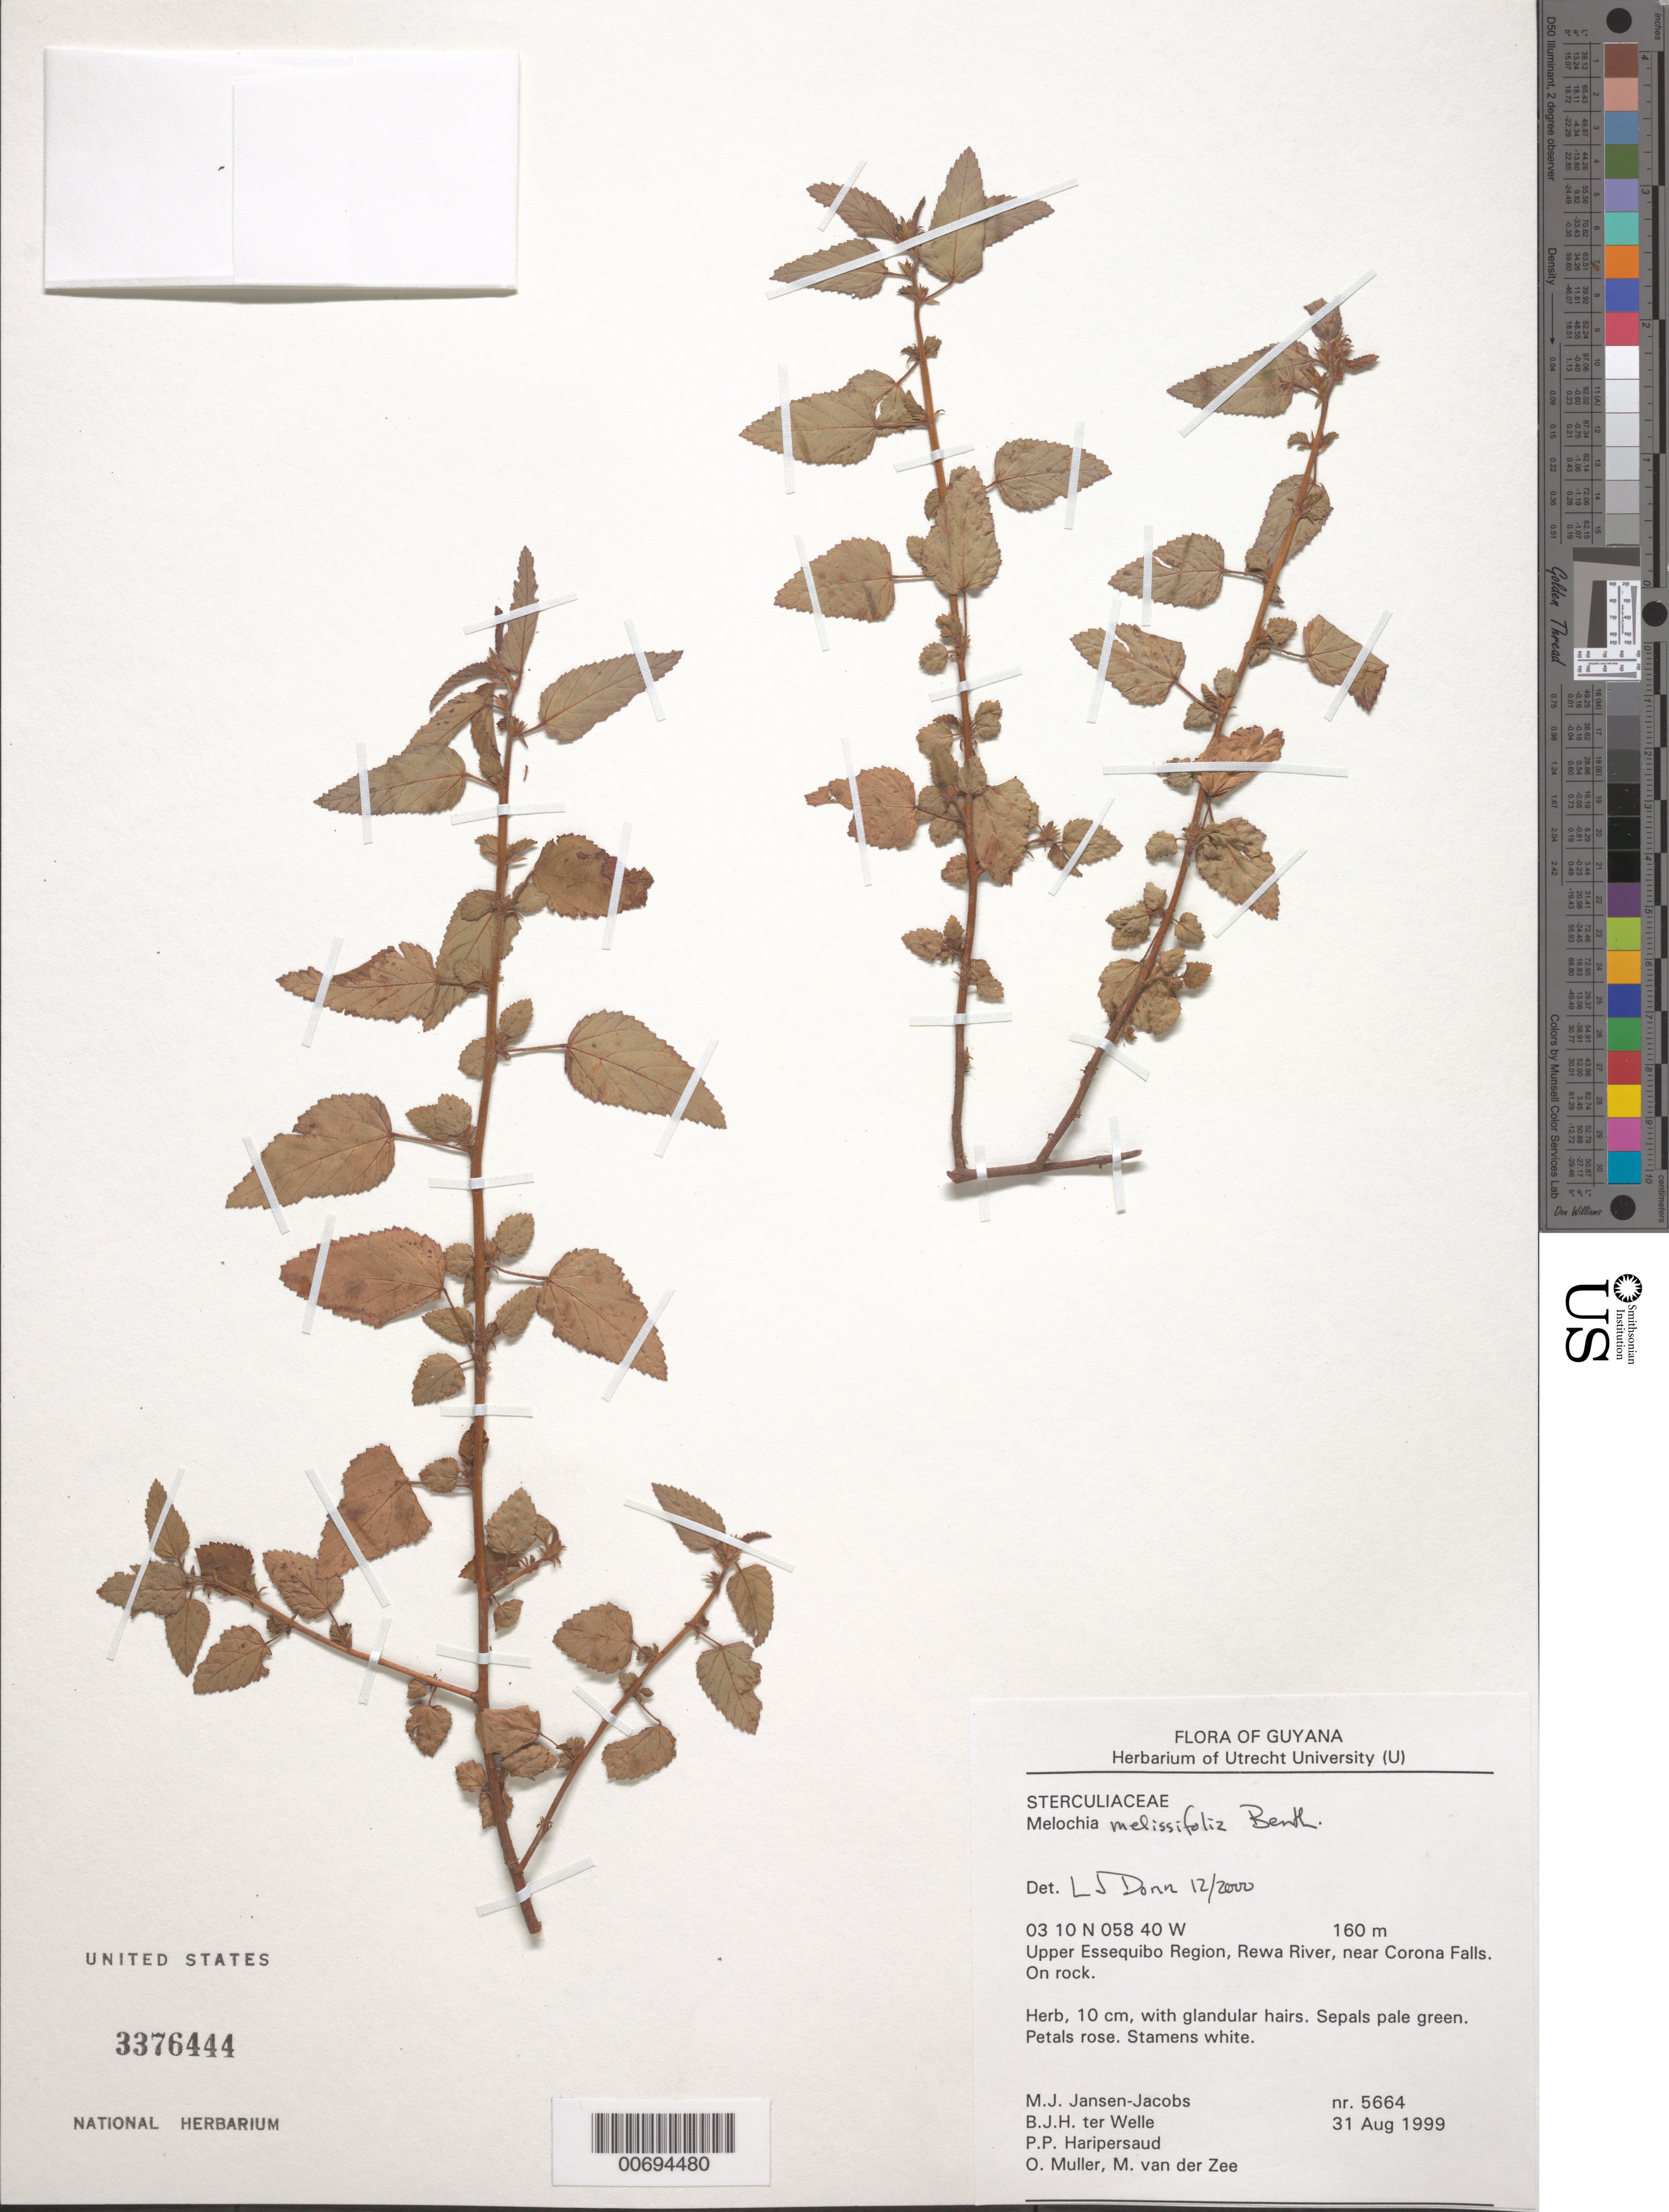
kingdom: Plantae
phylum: Tracheophyta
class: Magnoliopsida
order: Malvales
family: Malvaceae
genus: Melochia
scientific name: Melochia melissifolia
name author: Benth.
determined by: Dorr, L. J., (BOT), Smithsonian Institution - National Museum of Natural History (UNITED STATES)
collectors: M. J. Jansen-Jacobs, B. Welle, P. Haripersaud, O. Muller & M. van der Zee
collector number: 5664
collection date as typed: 31-Aug-99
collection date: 1999-08-31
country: Guyana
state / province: U. Takutu-U. Essequibo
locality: Rewa River, near Corona Falls, Upper Essequibo Region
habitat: Forest on rock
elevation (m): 160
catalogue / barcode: US 3376444